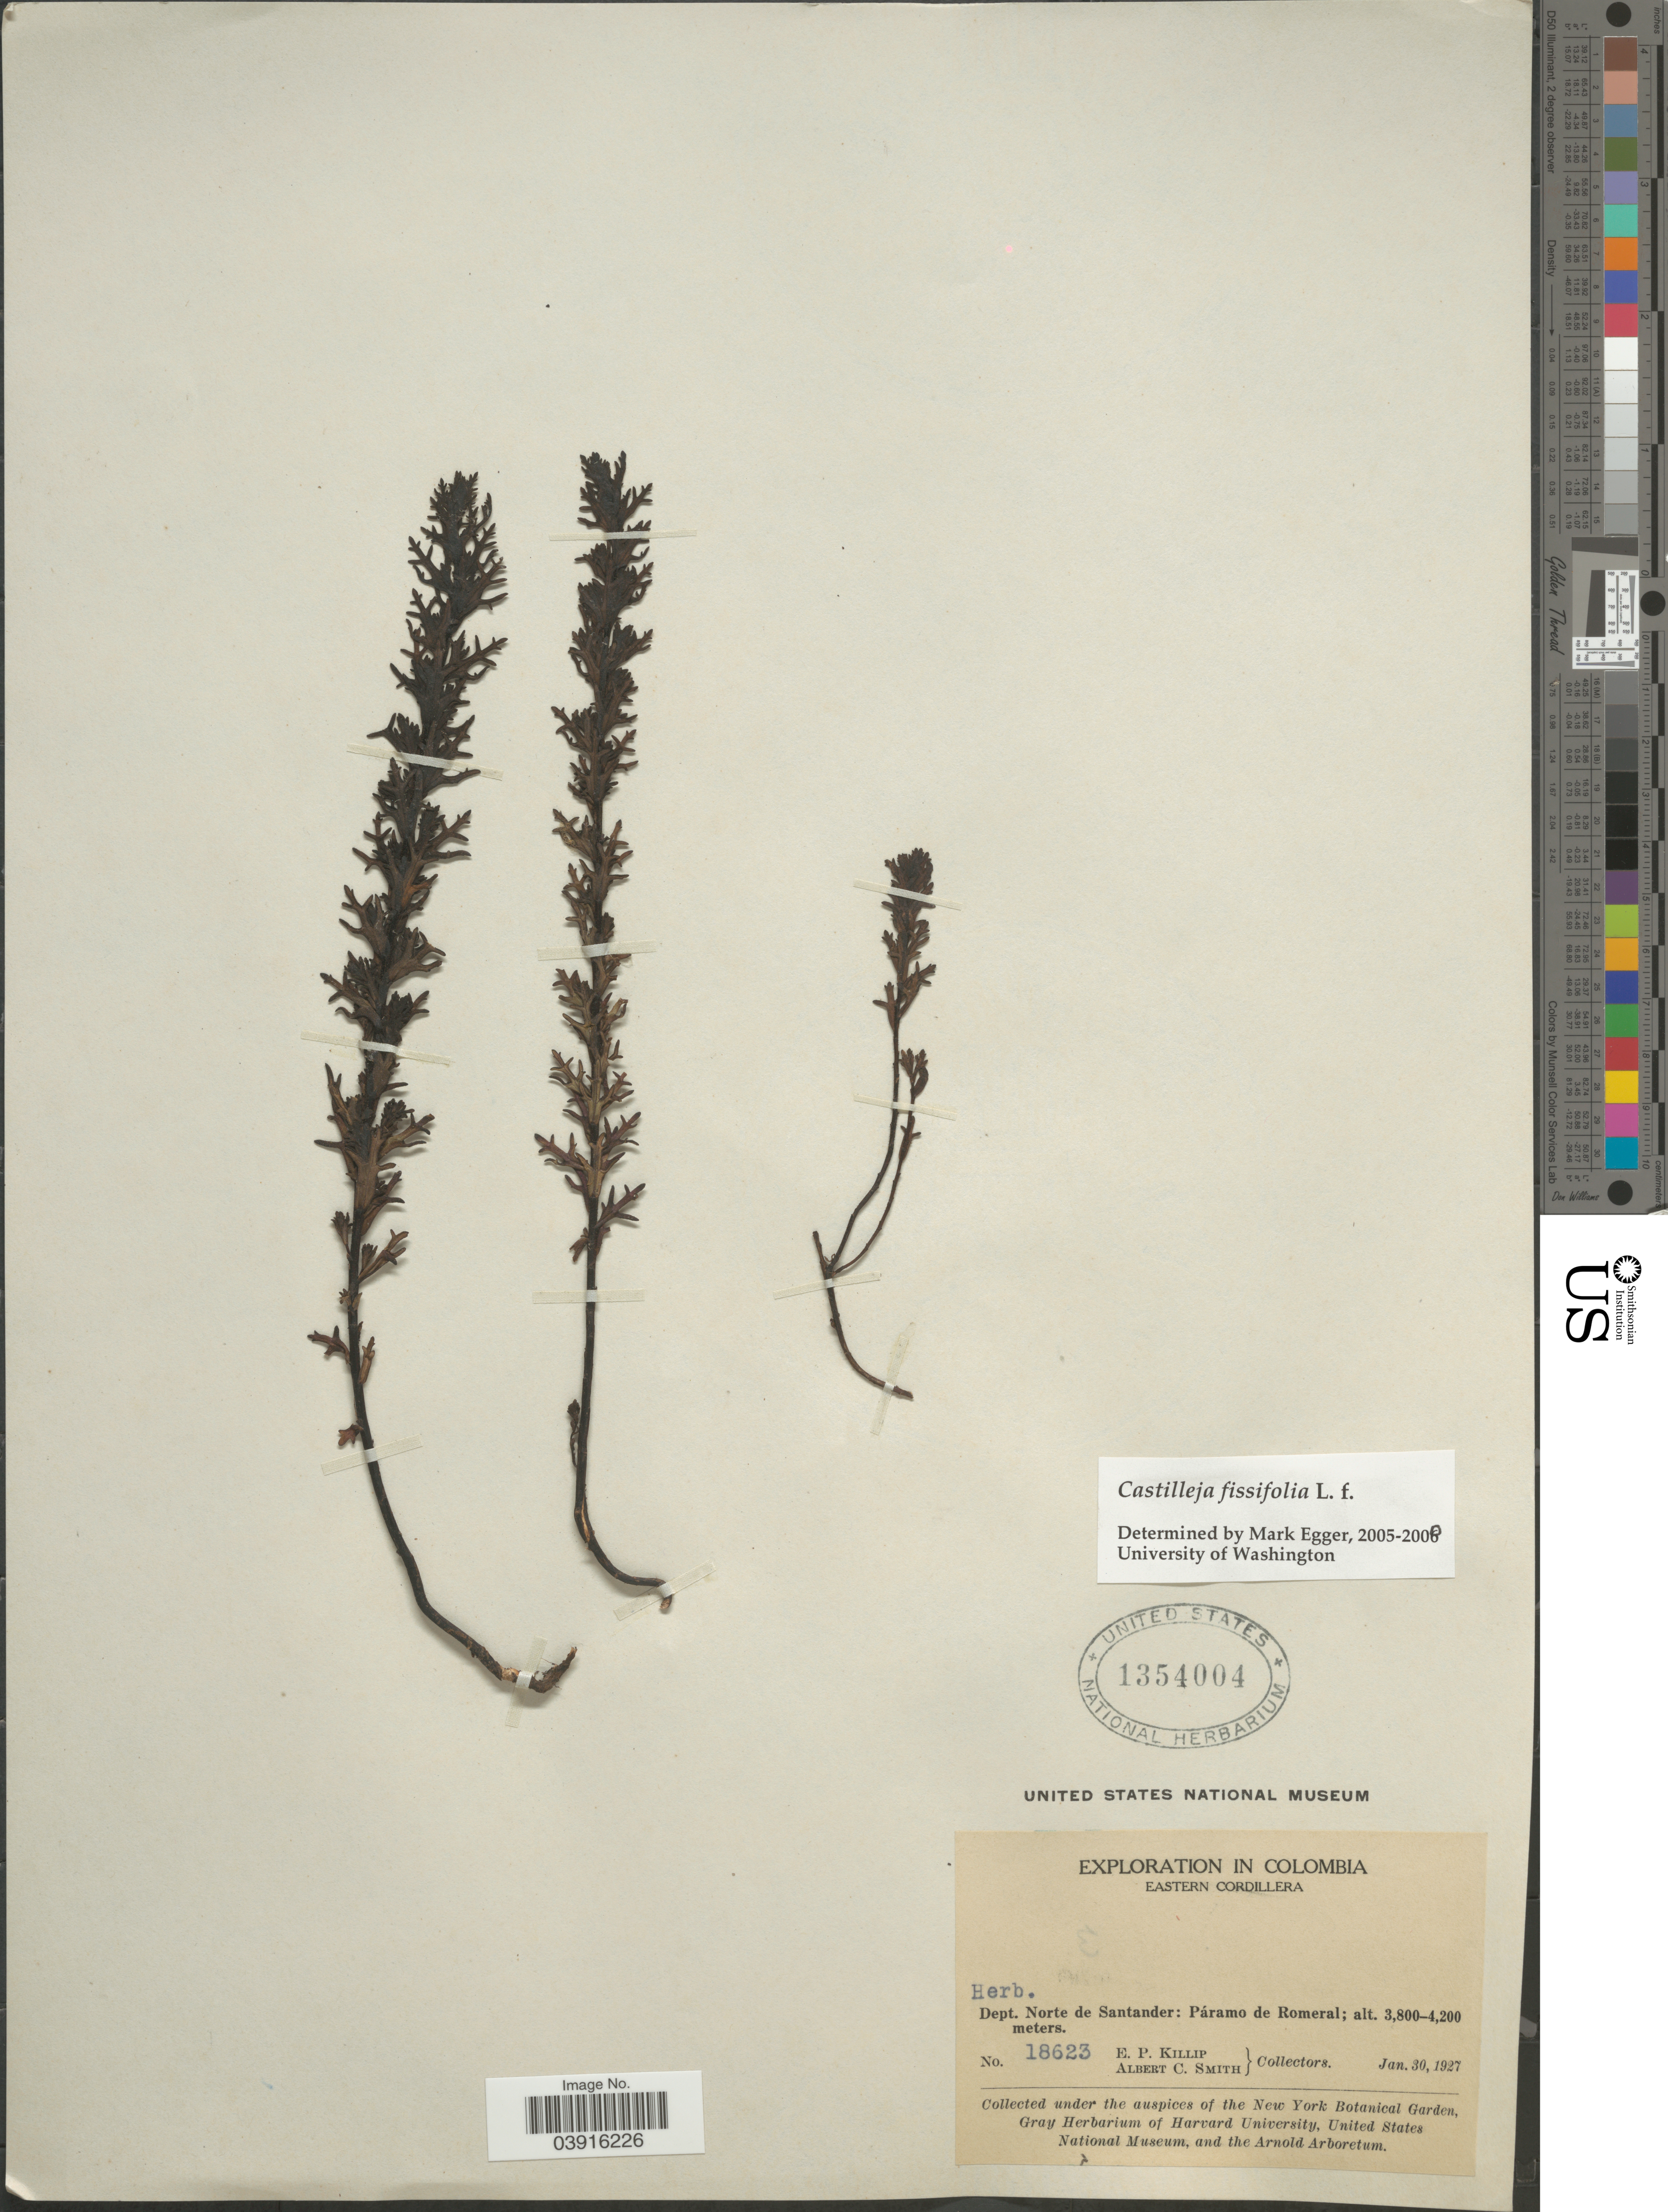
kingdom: Plantae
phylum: Tracheophyta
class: Magnoliopsida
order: Lamiales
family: Orobanchaceae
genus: Castilleja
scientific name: Castilleja fissifolia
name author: L. f.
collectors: E. P. Killip & A. C. Smith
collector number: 18623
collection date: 1927-01-30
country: Colombia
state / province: Norte de Santander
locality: Eastern Cordillera. Dept. Norte de Santander: Páramo de Romeral.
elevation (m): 3800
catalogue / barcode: US 1354004